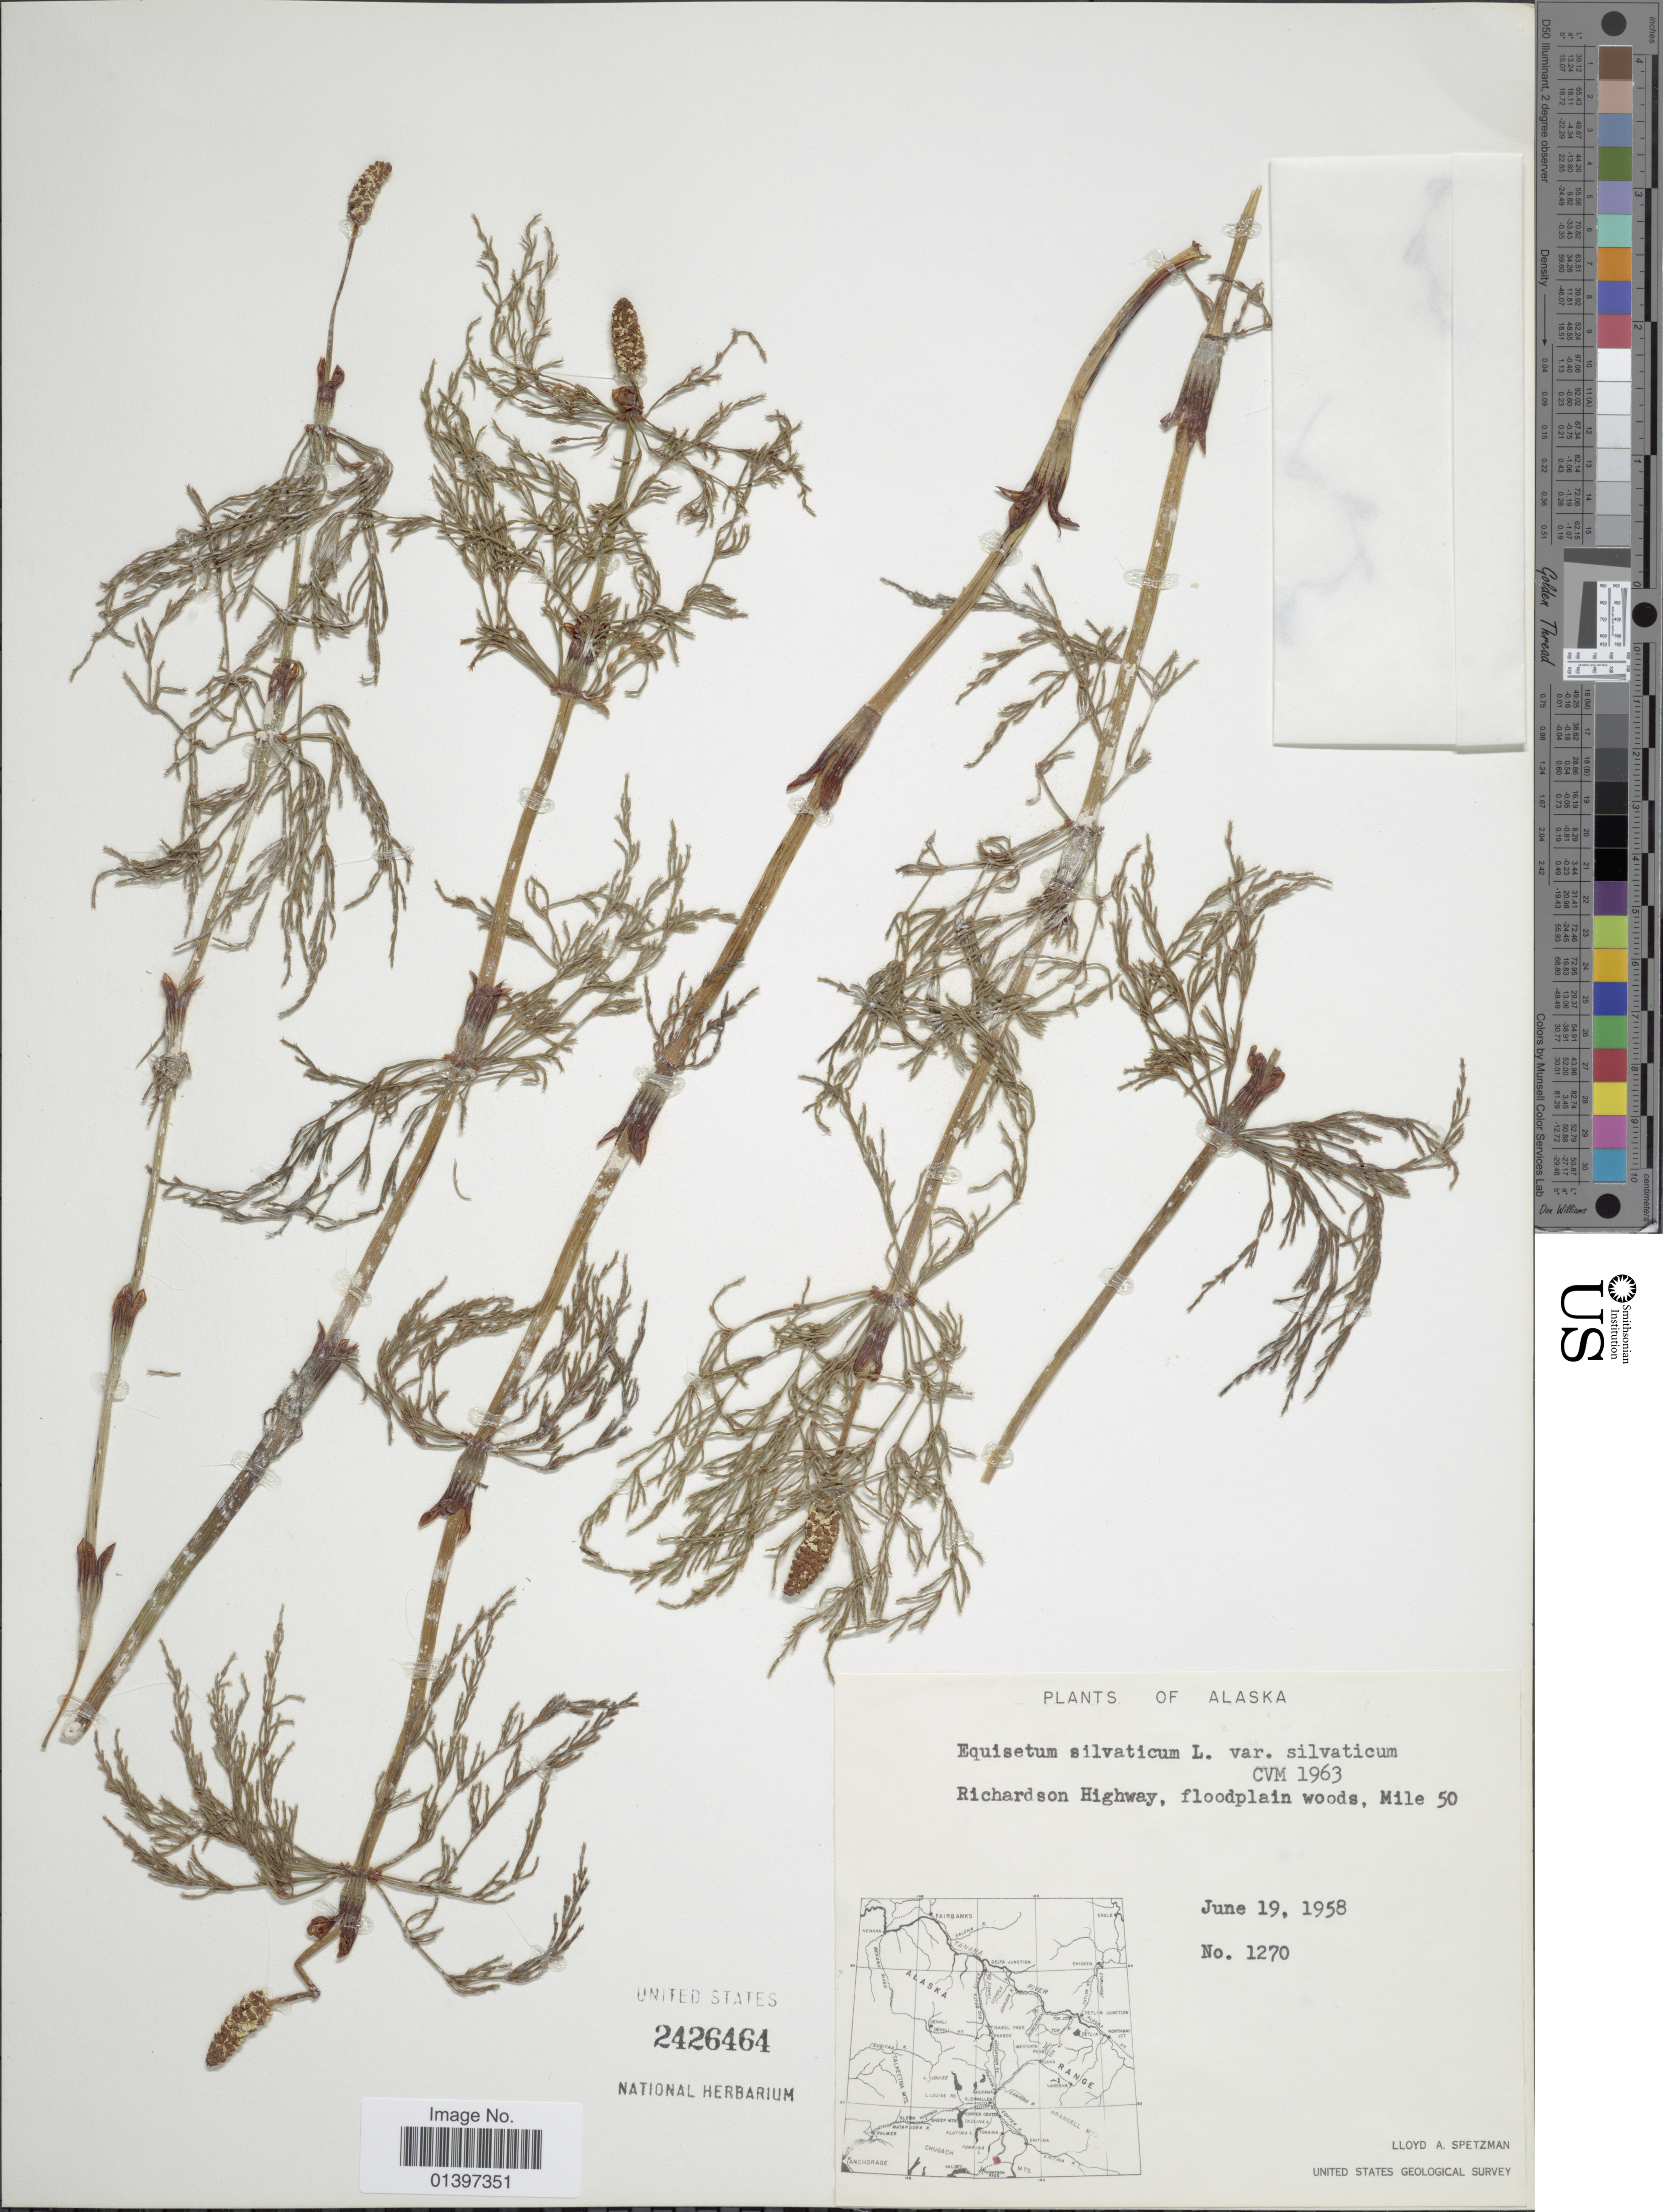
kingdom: Plantae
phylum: Tracheophyta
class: Polypodiopsida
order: Equisetales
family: Equisetaceae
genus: Equisetum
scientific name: Equisetum sylvaticum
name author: L.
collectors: L. Spetzman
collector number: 1270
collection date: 1958-06-19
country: United States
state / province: Alaska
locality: Richardson Highway, floodplain woods, Mile 50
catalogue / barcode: US 2426464